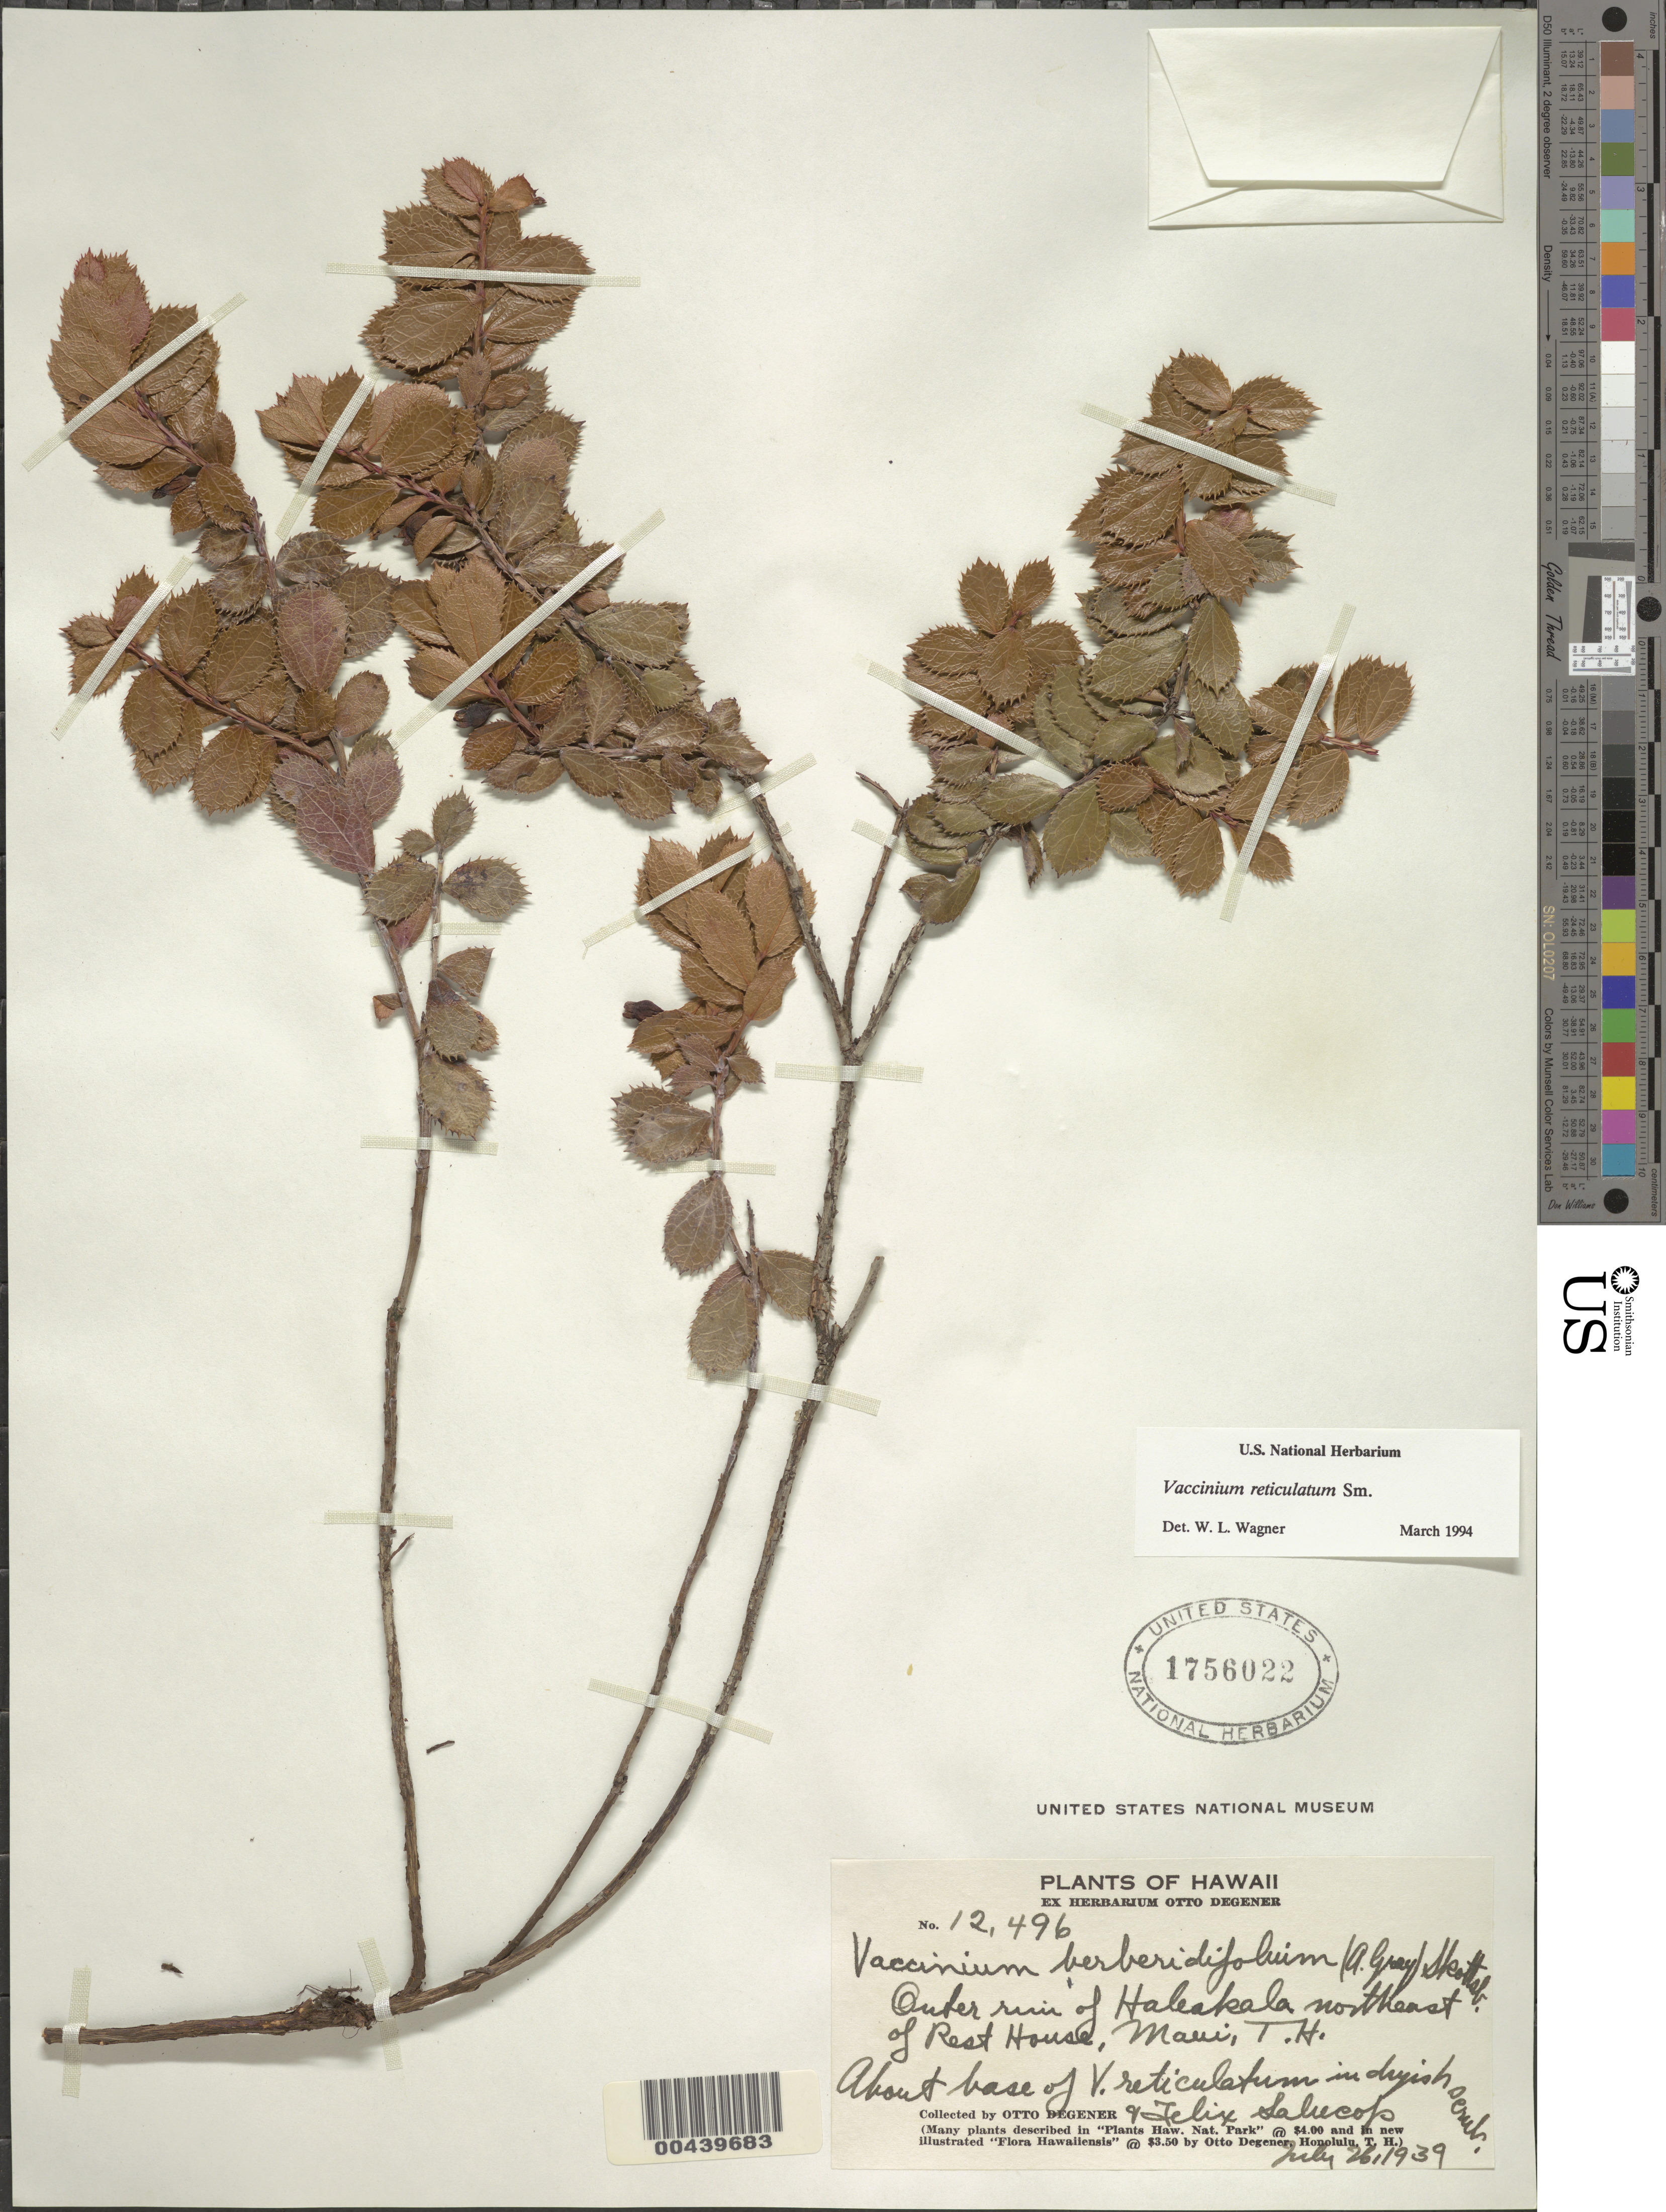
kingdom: Plantae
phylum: Tracheophyta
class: Magnoliopsida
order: Ericales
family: Ericaceae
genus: Vaccinium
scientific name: Vaccinium reticulatum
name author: Sm.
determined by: Wagner, W. L., (BOT), Smithsonian Institution - National Museum of Natural History (UNITED STATES)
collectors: O. Degener & F. Salucop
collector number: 12496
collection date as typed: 26 Jul 1939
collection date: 1939-07-26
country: United States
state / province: Hawaii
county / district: Maui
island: Maui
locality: Outer rim of Haleakala NE of Rest House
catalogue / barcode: US 1756022